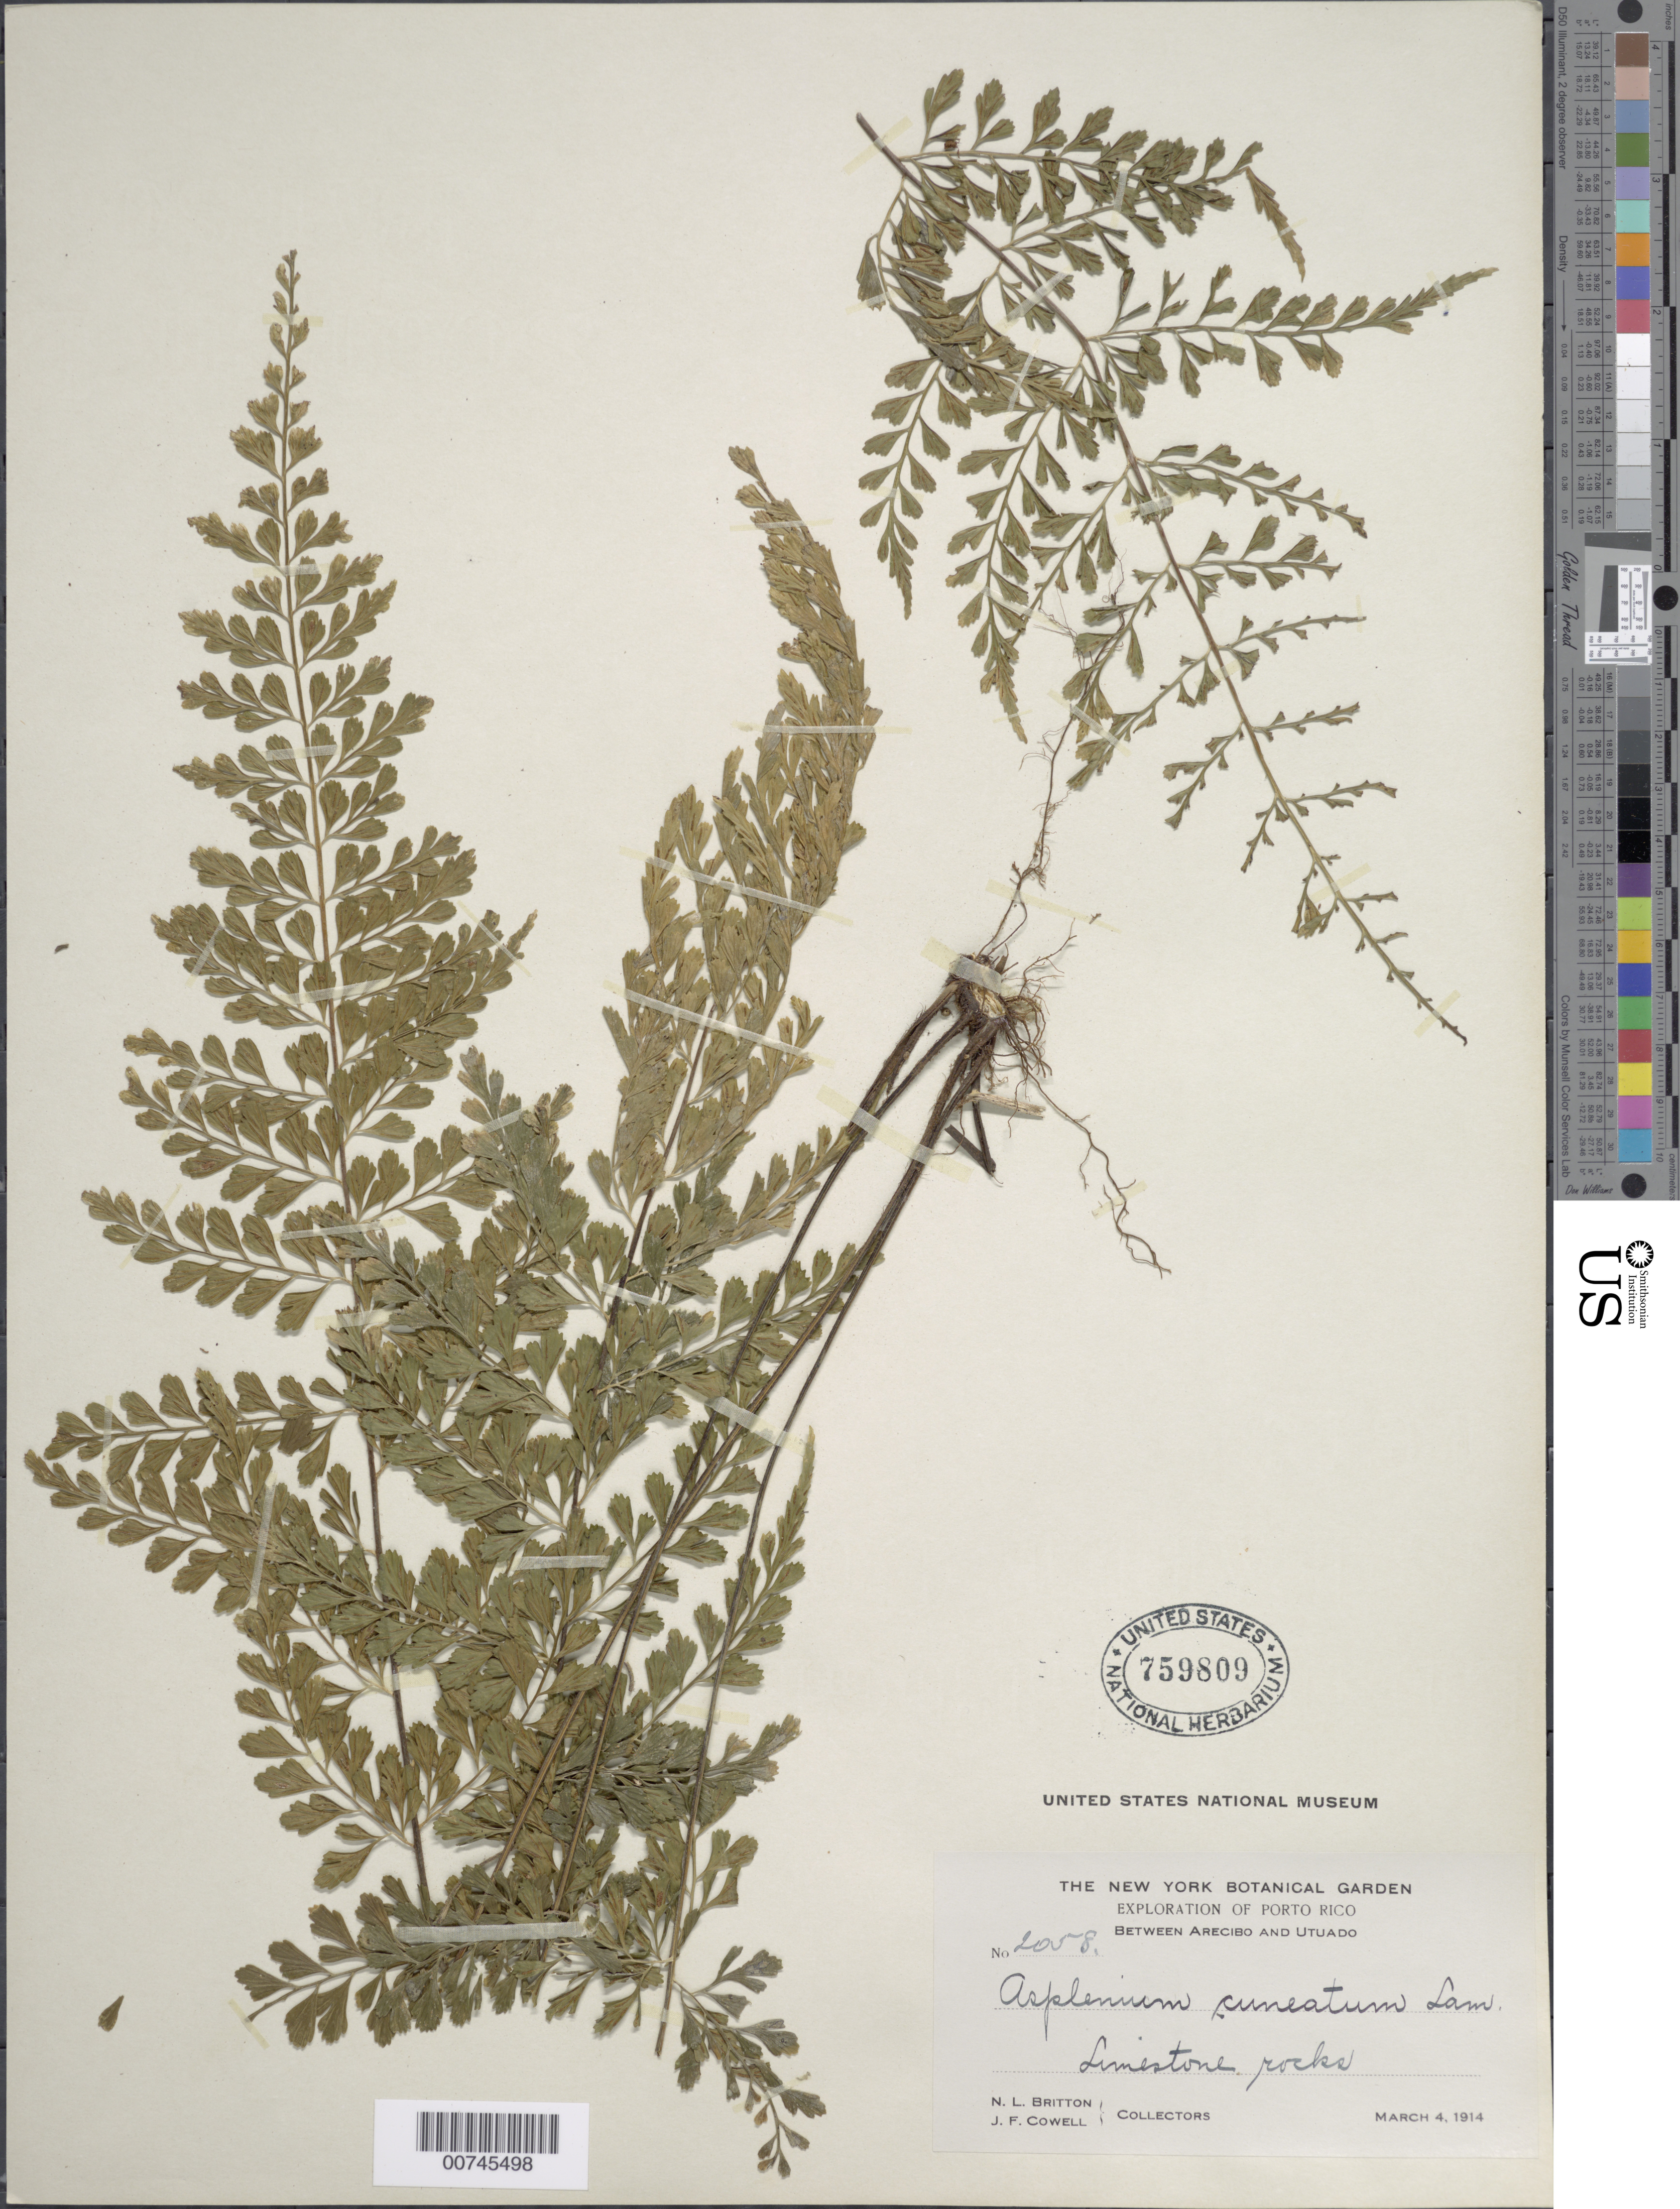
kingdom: Plantae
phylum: Tracheophyta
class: Polypodiopsida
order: Polypodiales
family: Aspleniaceae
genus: Asplenium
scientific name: Asplenium cuneatum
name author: Lam.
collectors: N. Britton & J. F. Cowell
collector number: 2058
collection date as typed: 04 Mar 1914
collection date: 1914-03-04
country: Puerto Rico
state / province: Arecibo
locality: Between Arecibo and Utuado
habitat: Limestone rocks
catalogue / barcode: US 759809